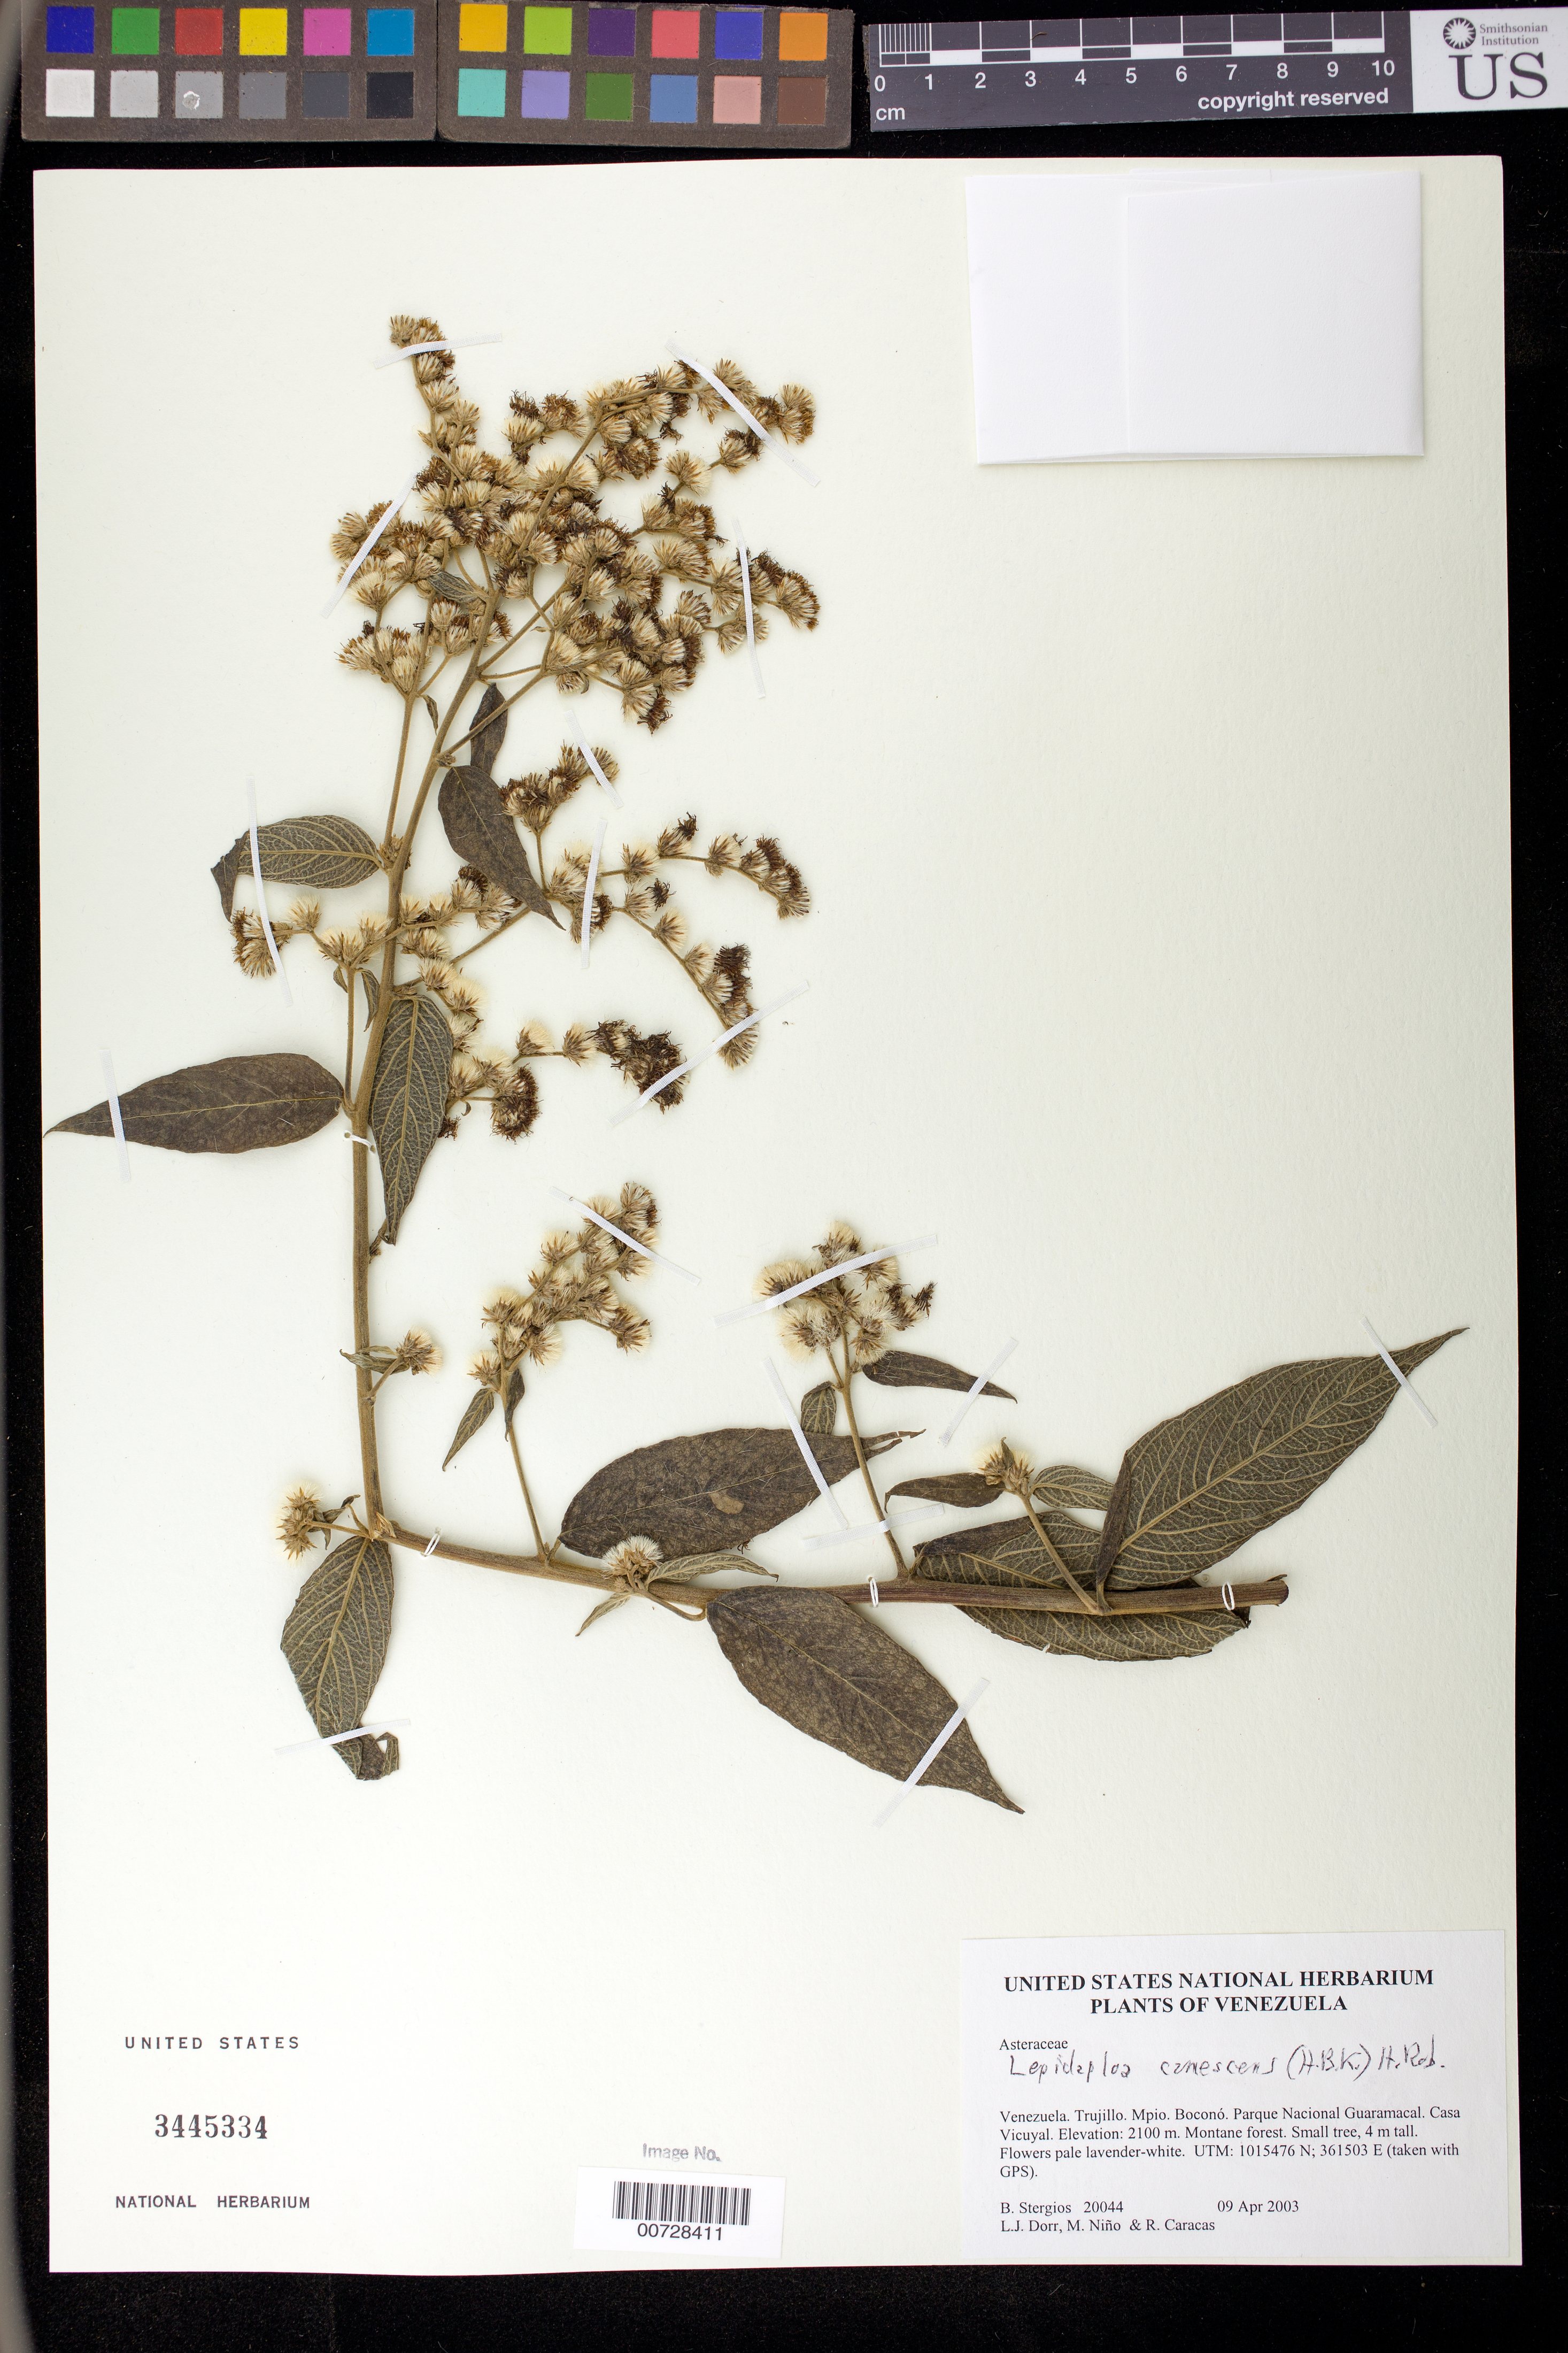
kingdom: Plantae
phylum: Tracheophyta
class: Magnoliopsida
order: Asterales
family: Asteraceae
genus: Lepidaploa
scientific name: Lepidaploa canescens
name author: (Kunth) H. Rob.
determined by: Robinson, Harold E., (US)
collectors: B. G. Stergios, L. J. Dorr, S. M. Niño & R. Caracas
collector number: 20044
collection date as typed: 09 Apr 2003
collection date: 2003-04-09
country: Venezuela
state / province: Trujillo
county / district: Boconó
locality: Parque Nacional Guaramacal. Casa Vicuyal.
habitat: Montane forest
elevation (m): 2100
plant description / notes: PORT, US, VEN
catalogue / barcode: US 3445334